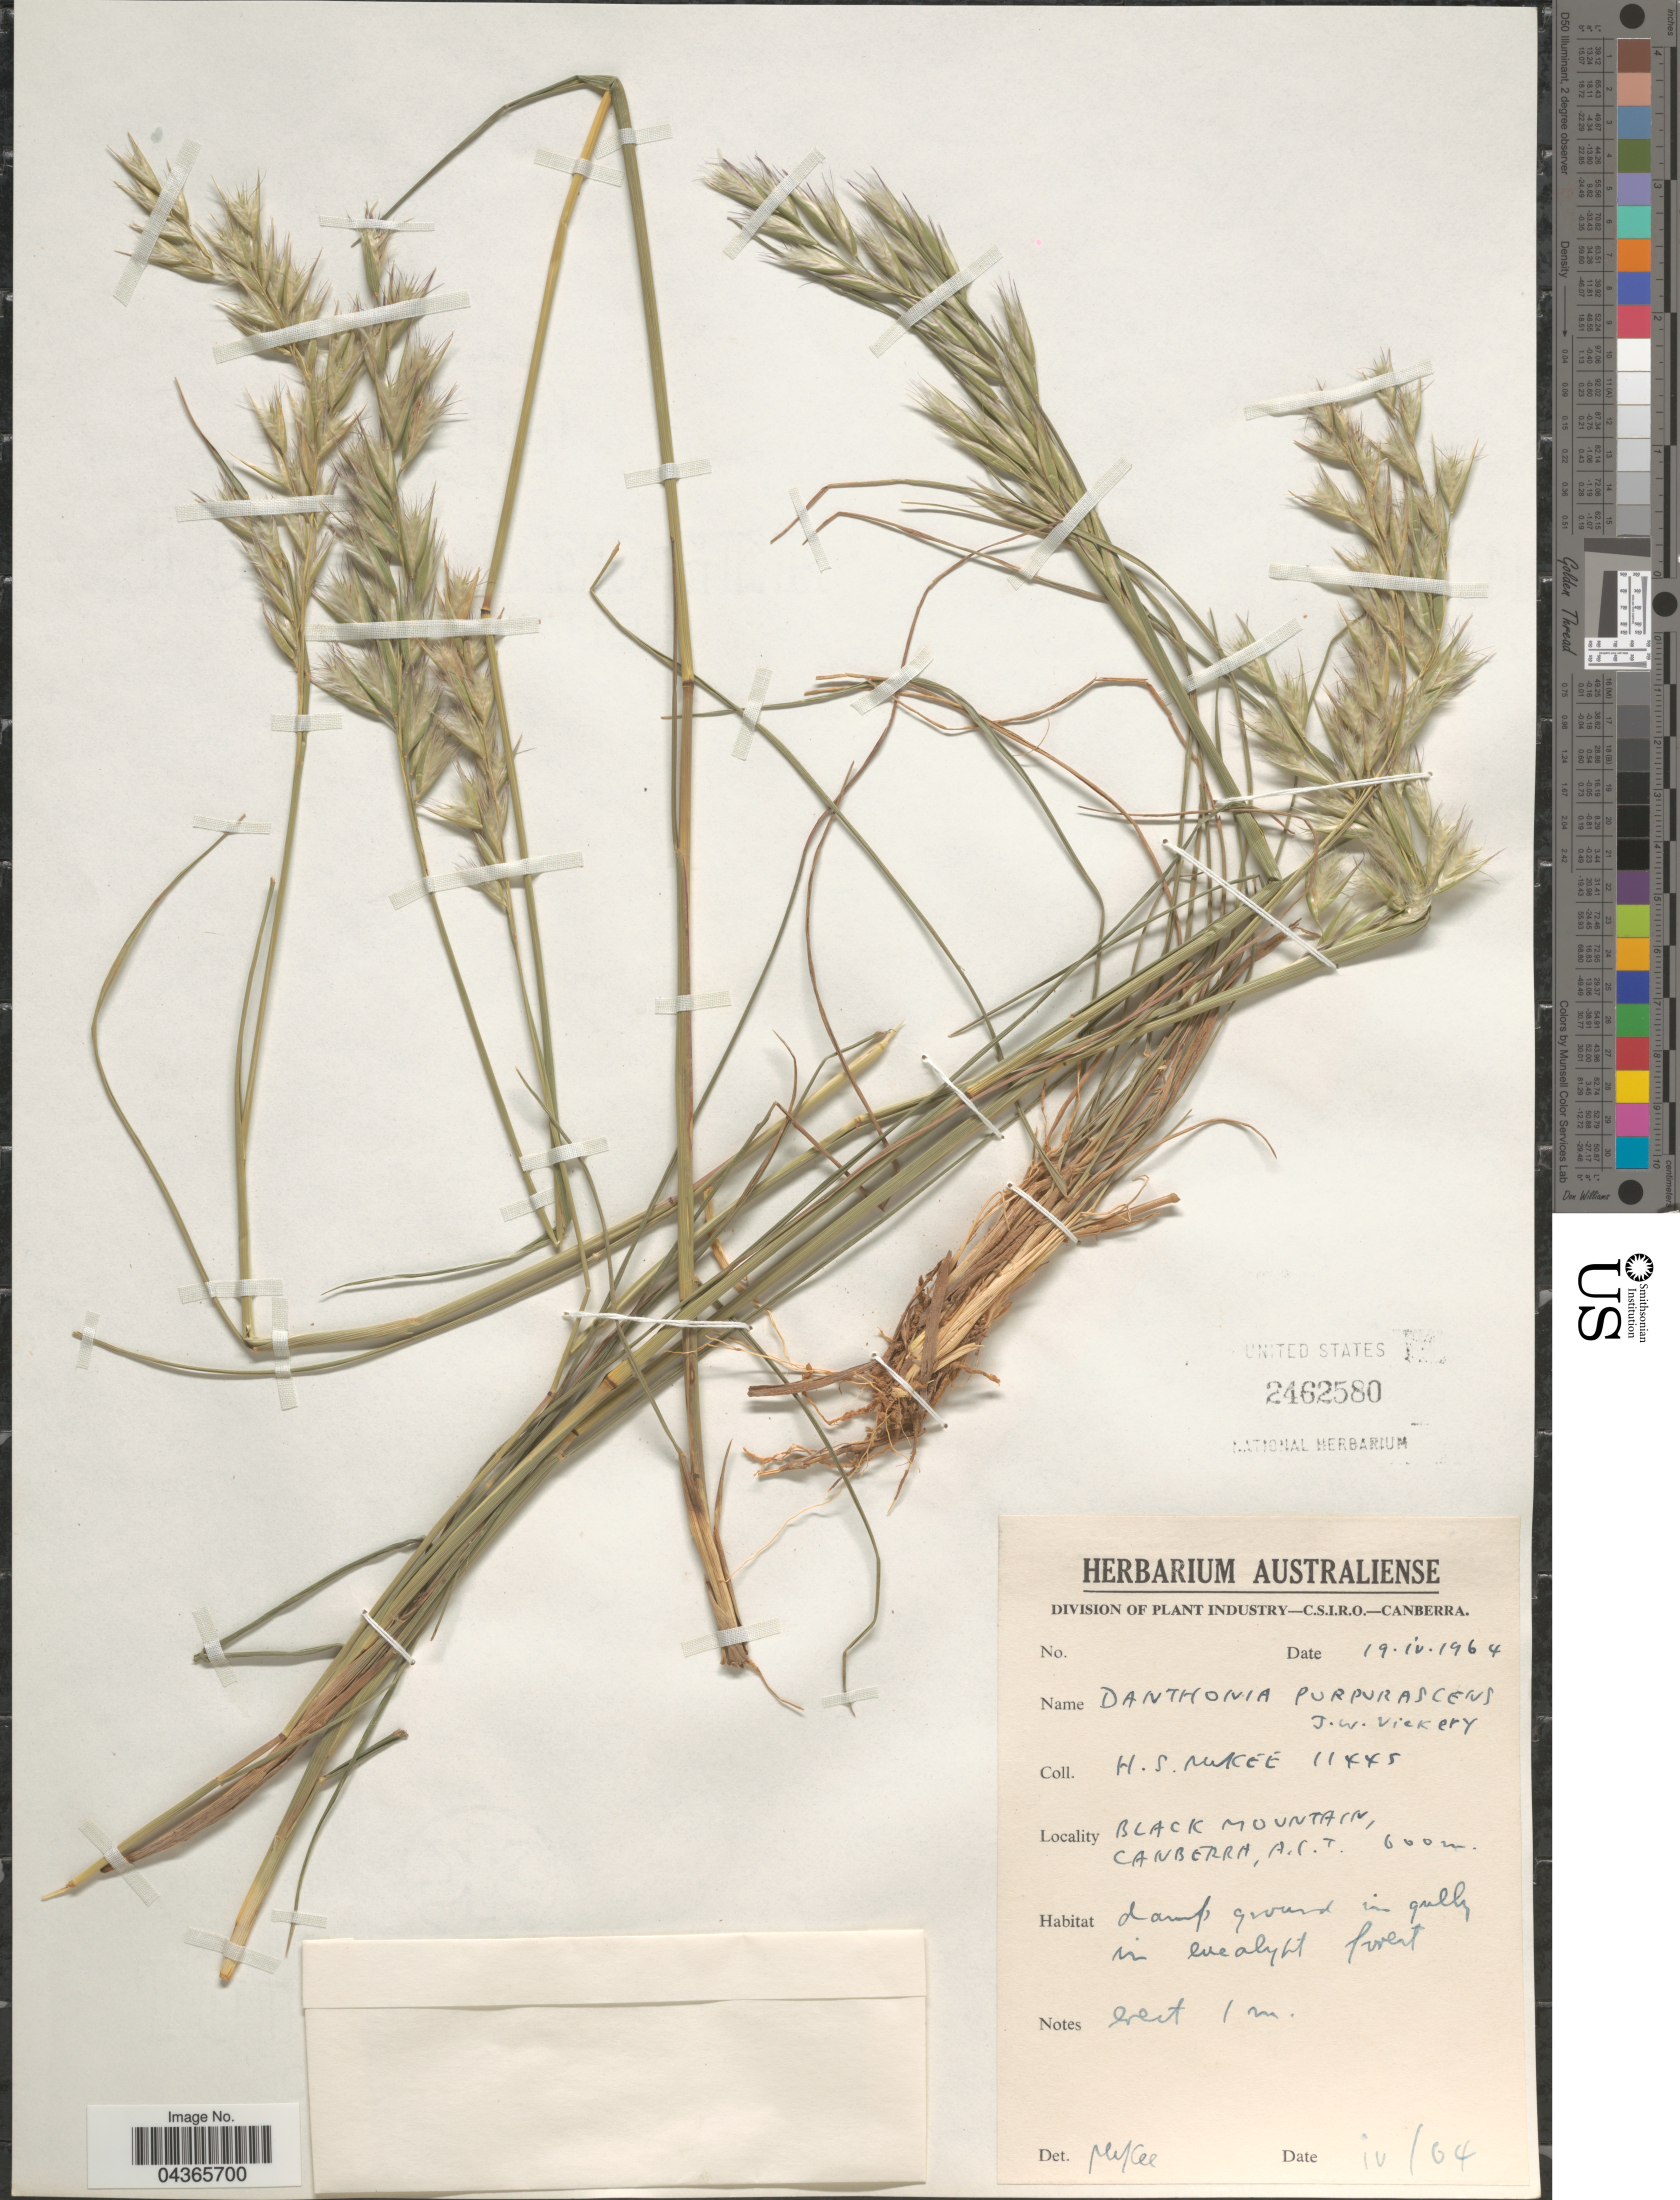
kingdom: Plantae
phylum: Tracheophyta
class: Liliopsida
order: Poales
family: Poaceae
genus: Rytidosperma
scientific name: Rytidosperma tenuius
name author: (Steud.) O.E. Erikss. et al.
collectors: H. S. McKee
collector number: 11445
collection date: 1964-04-19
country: Australia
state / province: Australian Capital Territory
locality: Black Mountain, Canberra, A.C.T.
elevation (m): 600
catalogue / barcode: US 2462580